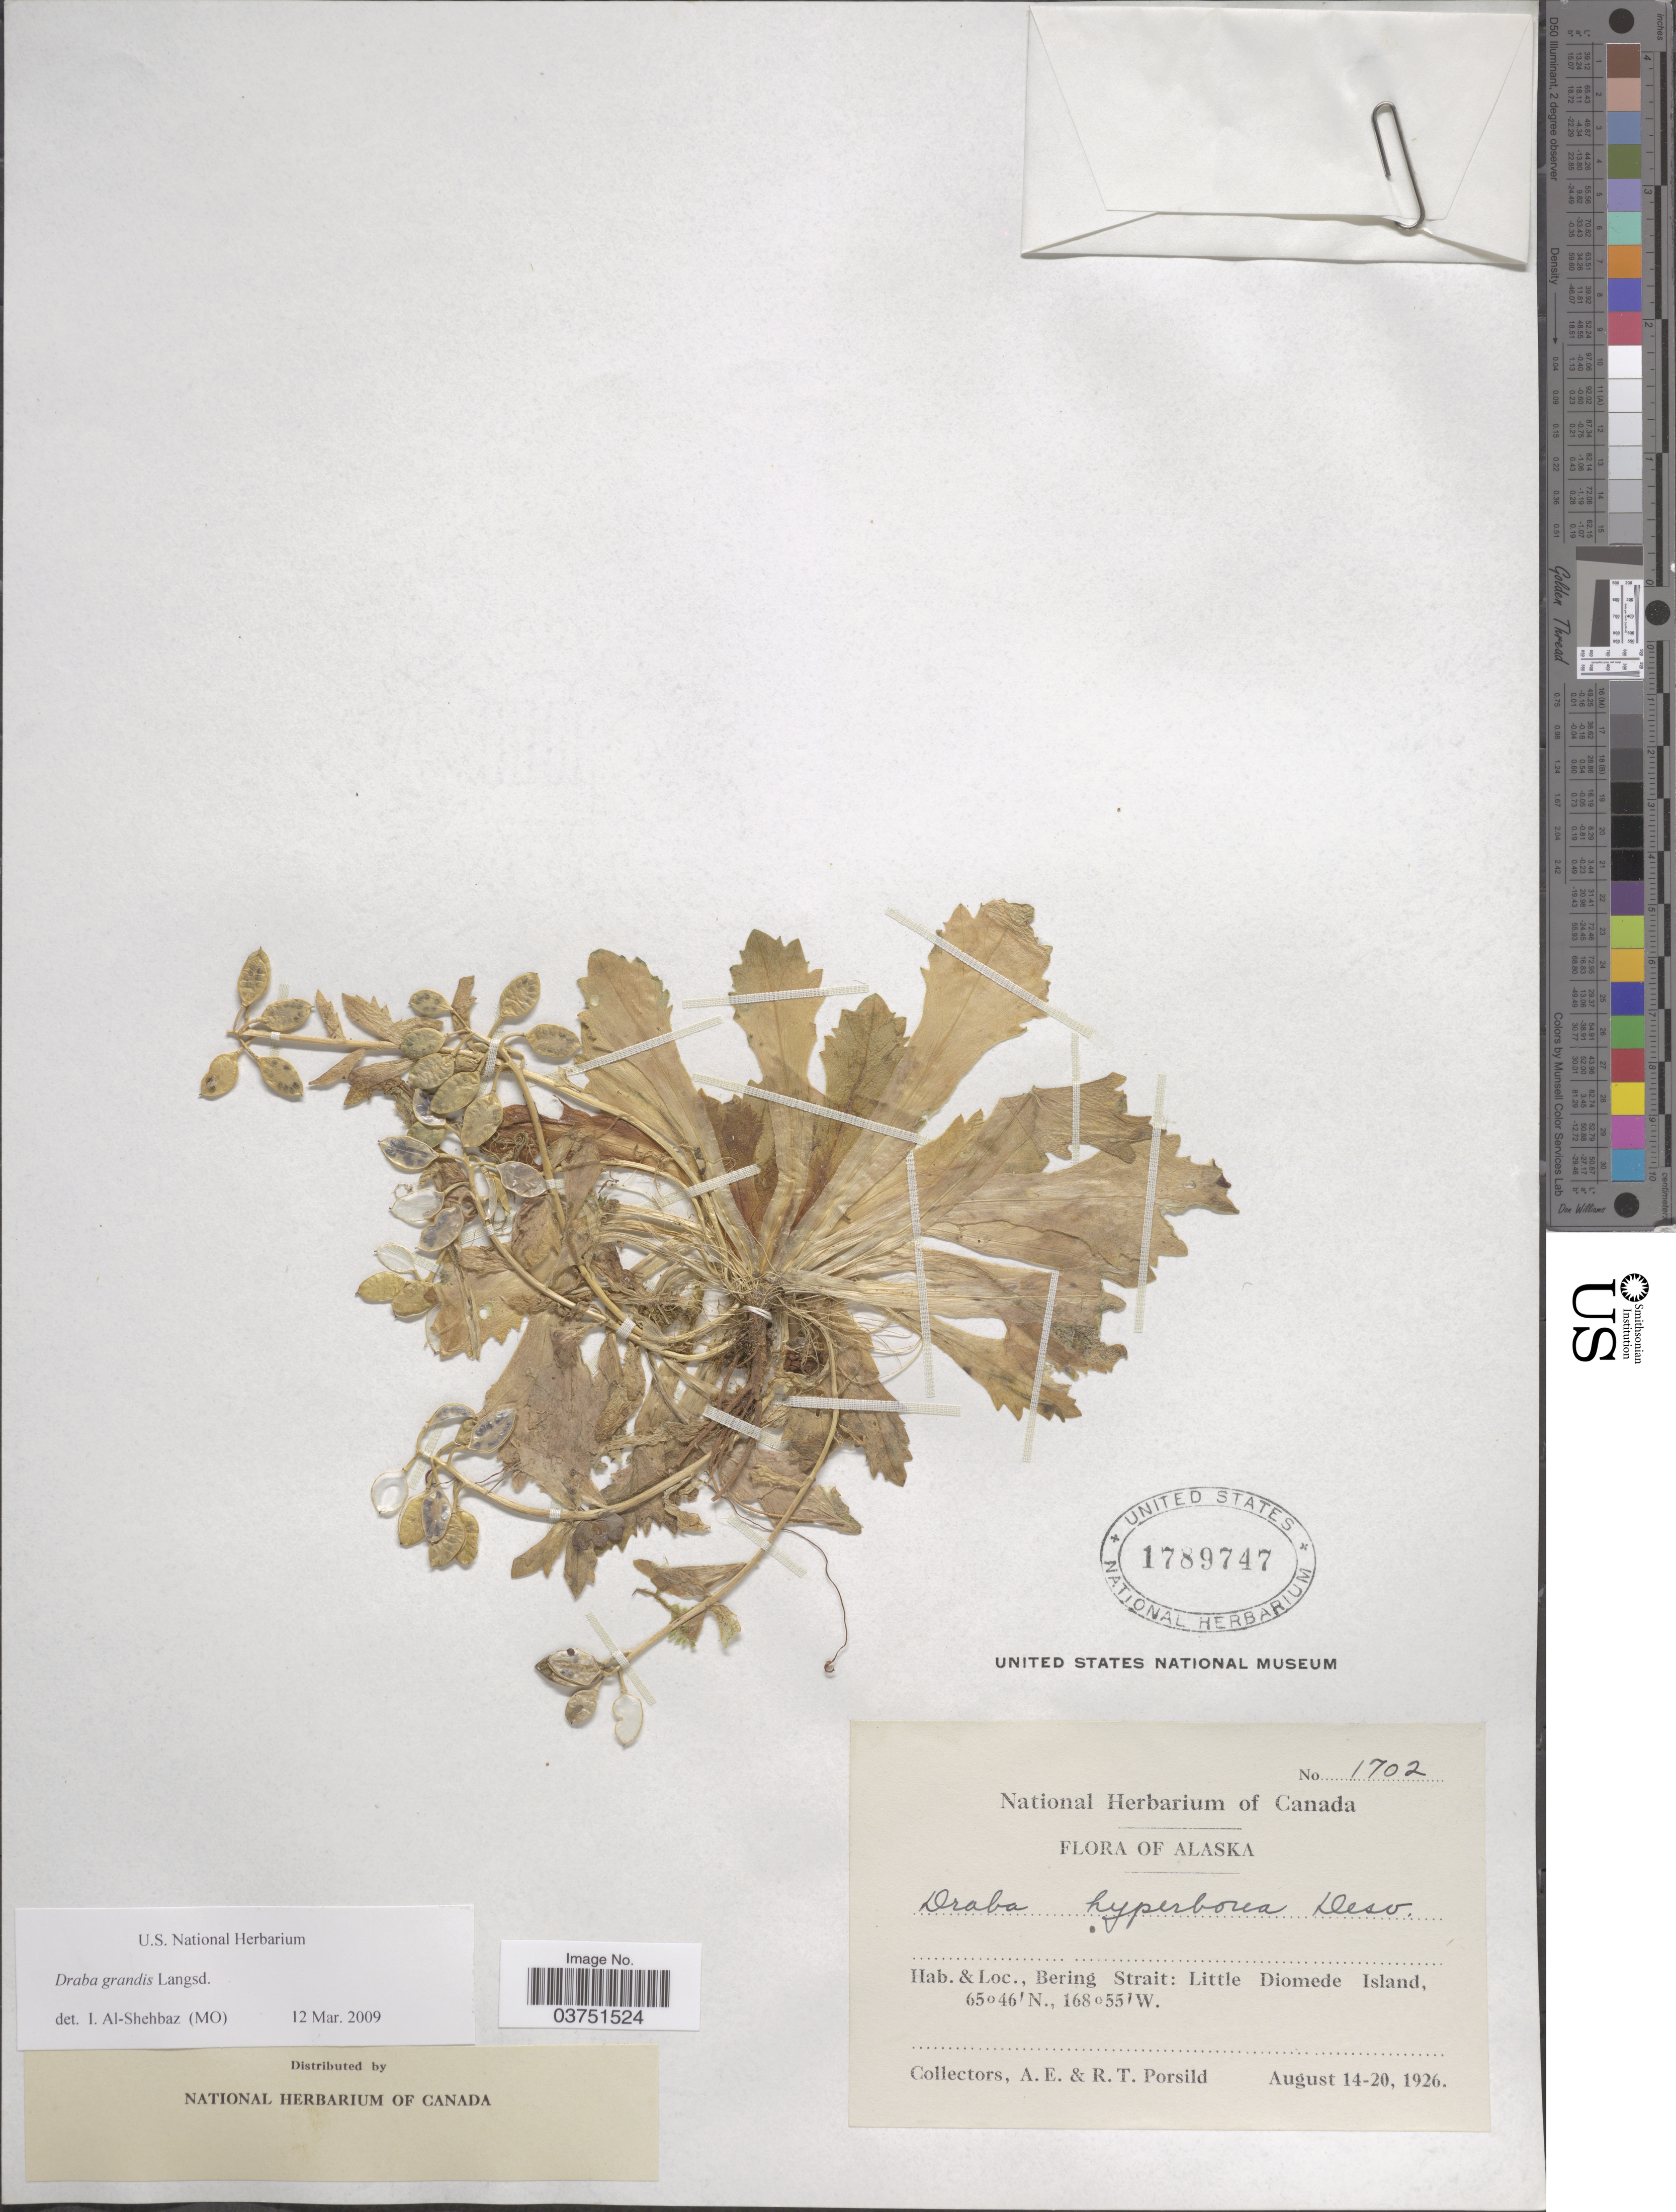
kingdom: Plantae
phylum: Tracheophyta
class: Magnoliopsida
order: Brassicales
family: Brassicaceae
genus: Draba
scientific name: Draba grandis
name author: Langsd. ex DC.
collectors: A. E. Porsild & R. T. Porsild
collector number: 1702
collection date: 1926-08-14/1926-08-20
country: United States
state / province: Alaska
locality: Bering Strait: Little Diomede Island.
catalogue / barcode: US 1789747